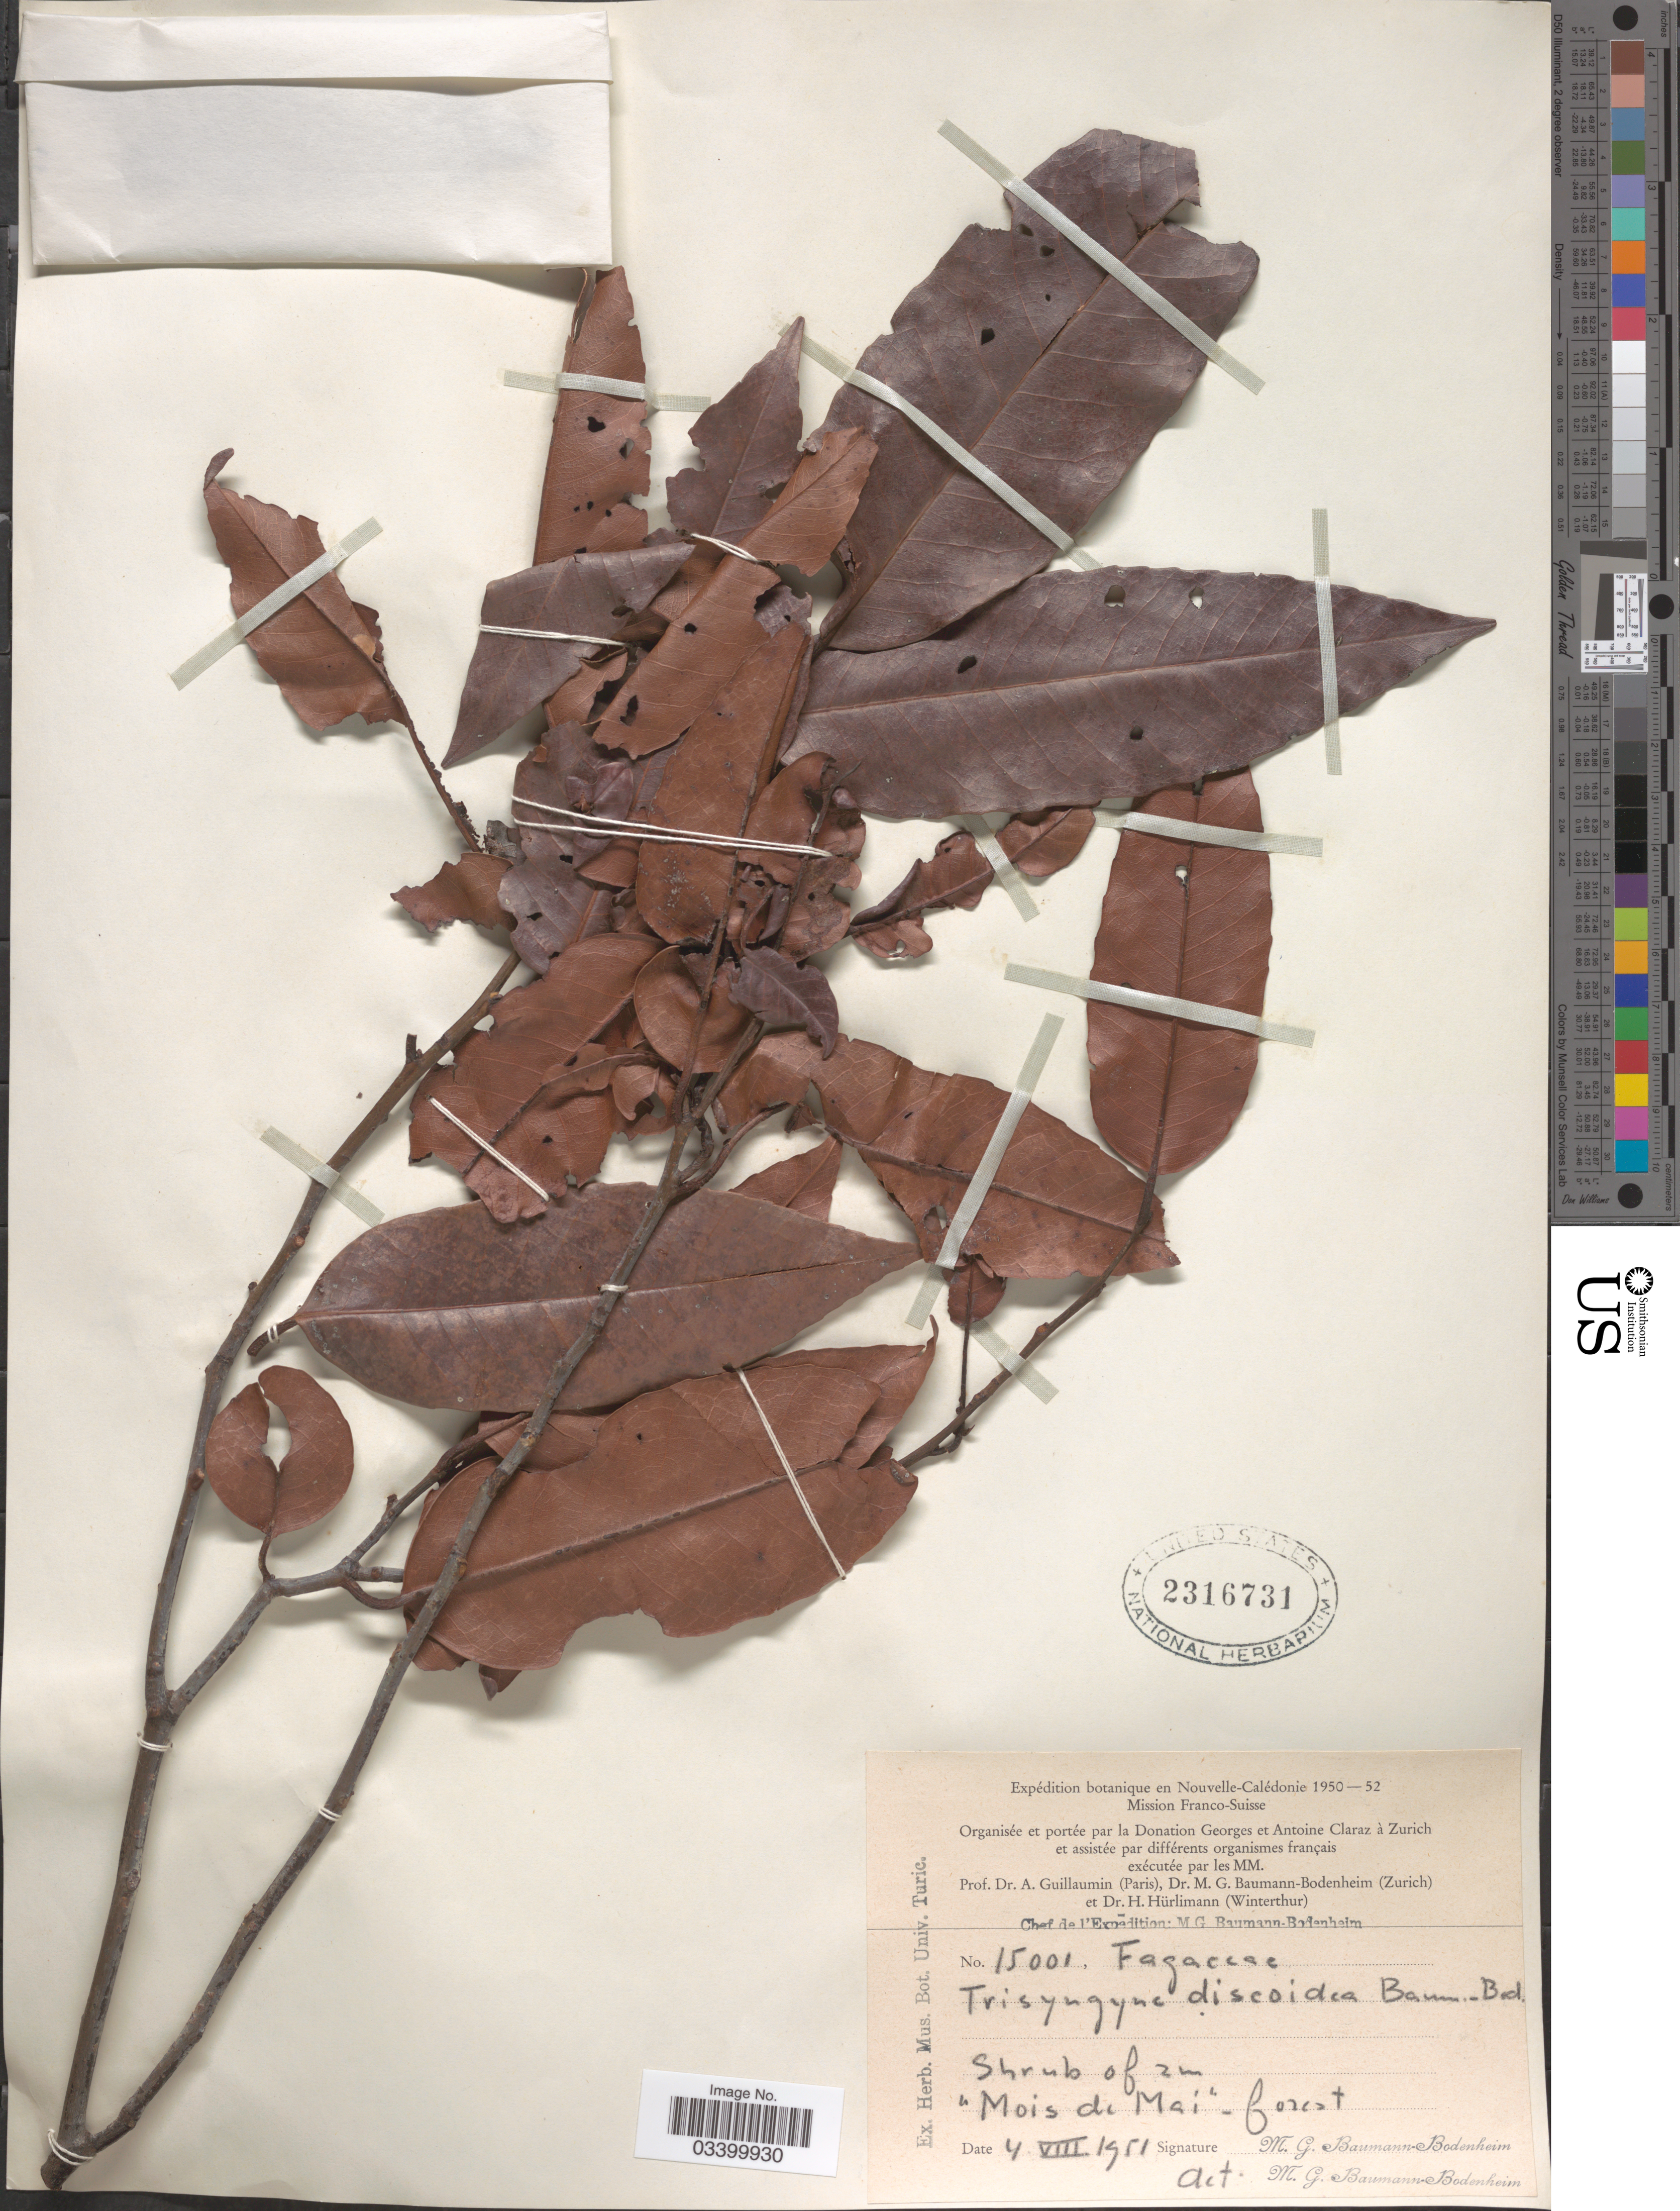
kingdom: Plantae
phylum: Tracheophyta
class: Magnoliopsida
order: Fagales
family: Nothofagaceae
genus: Nothofagus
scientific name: Nothofagus discoidea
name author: (Baum.-Bod.) Steenis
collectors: M. G. Baumann-Bodenheim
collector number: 15001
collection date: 1951-08-04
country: New Caledonia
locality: Nouvelle-Calédonie. "Mois de Mai"- forest.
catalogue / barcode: US 2316731